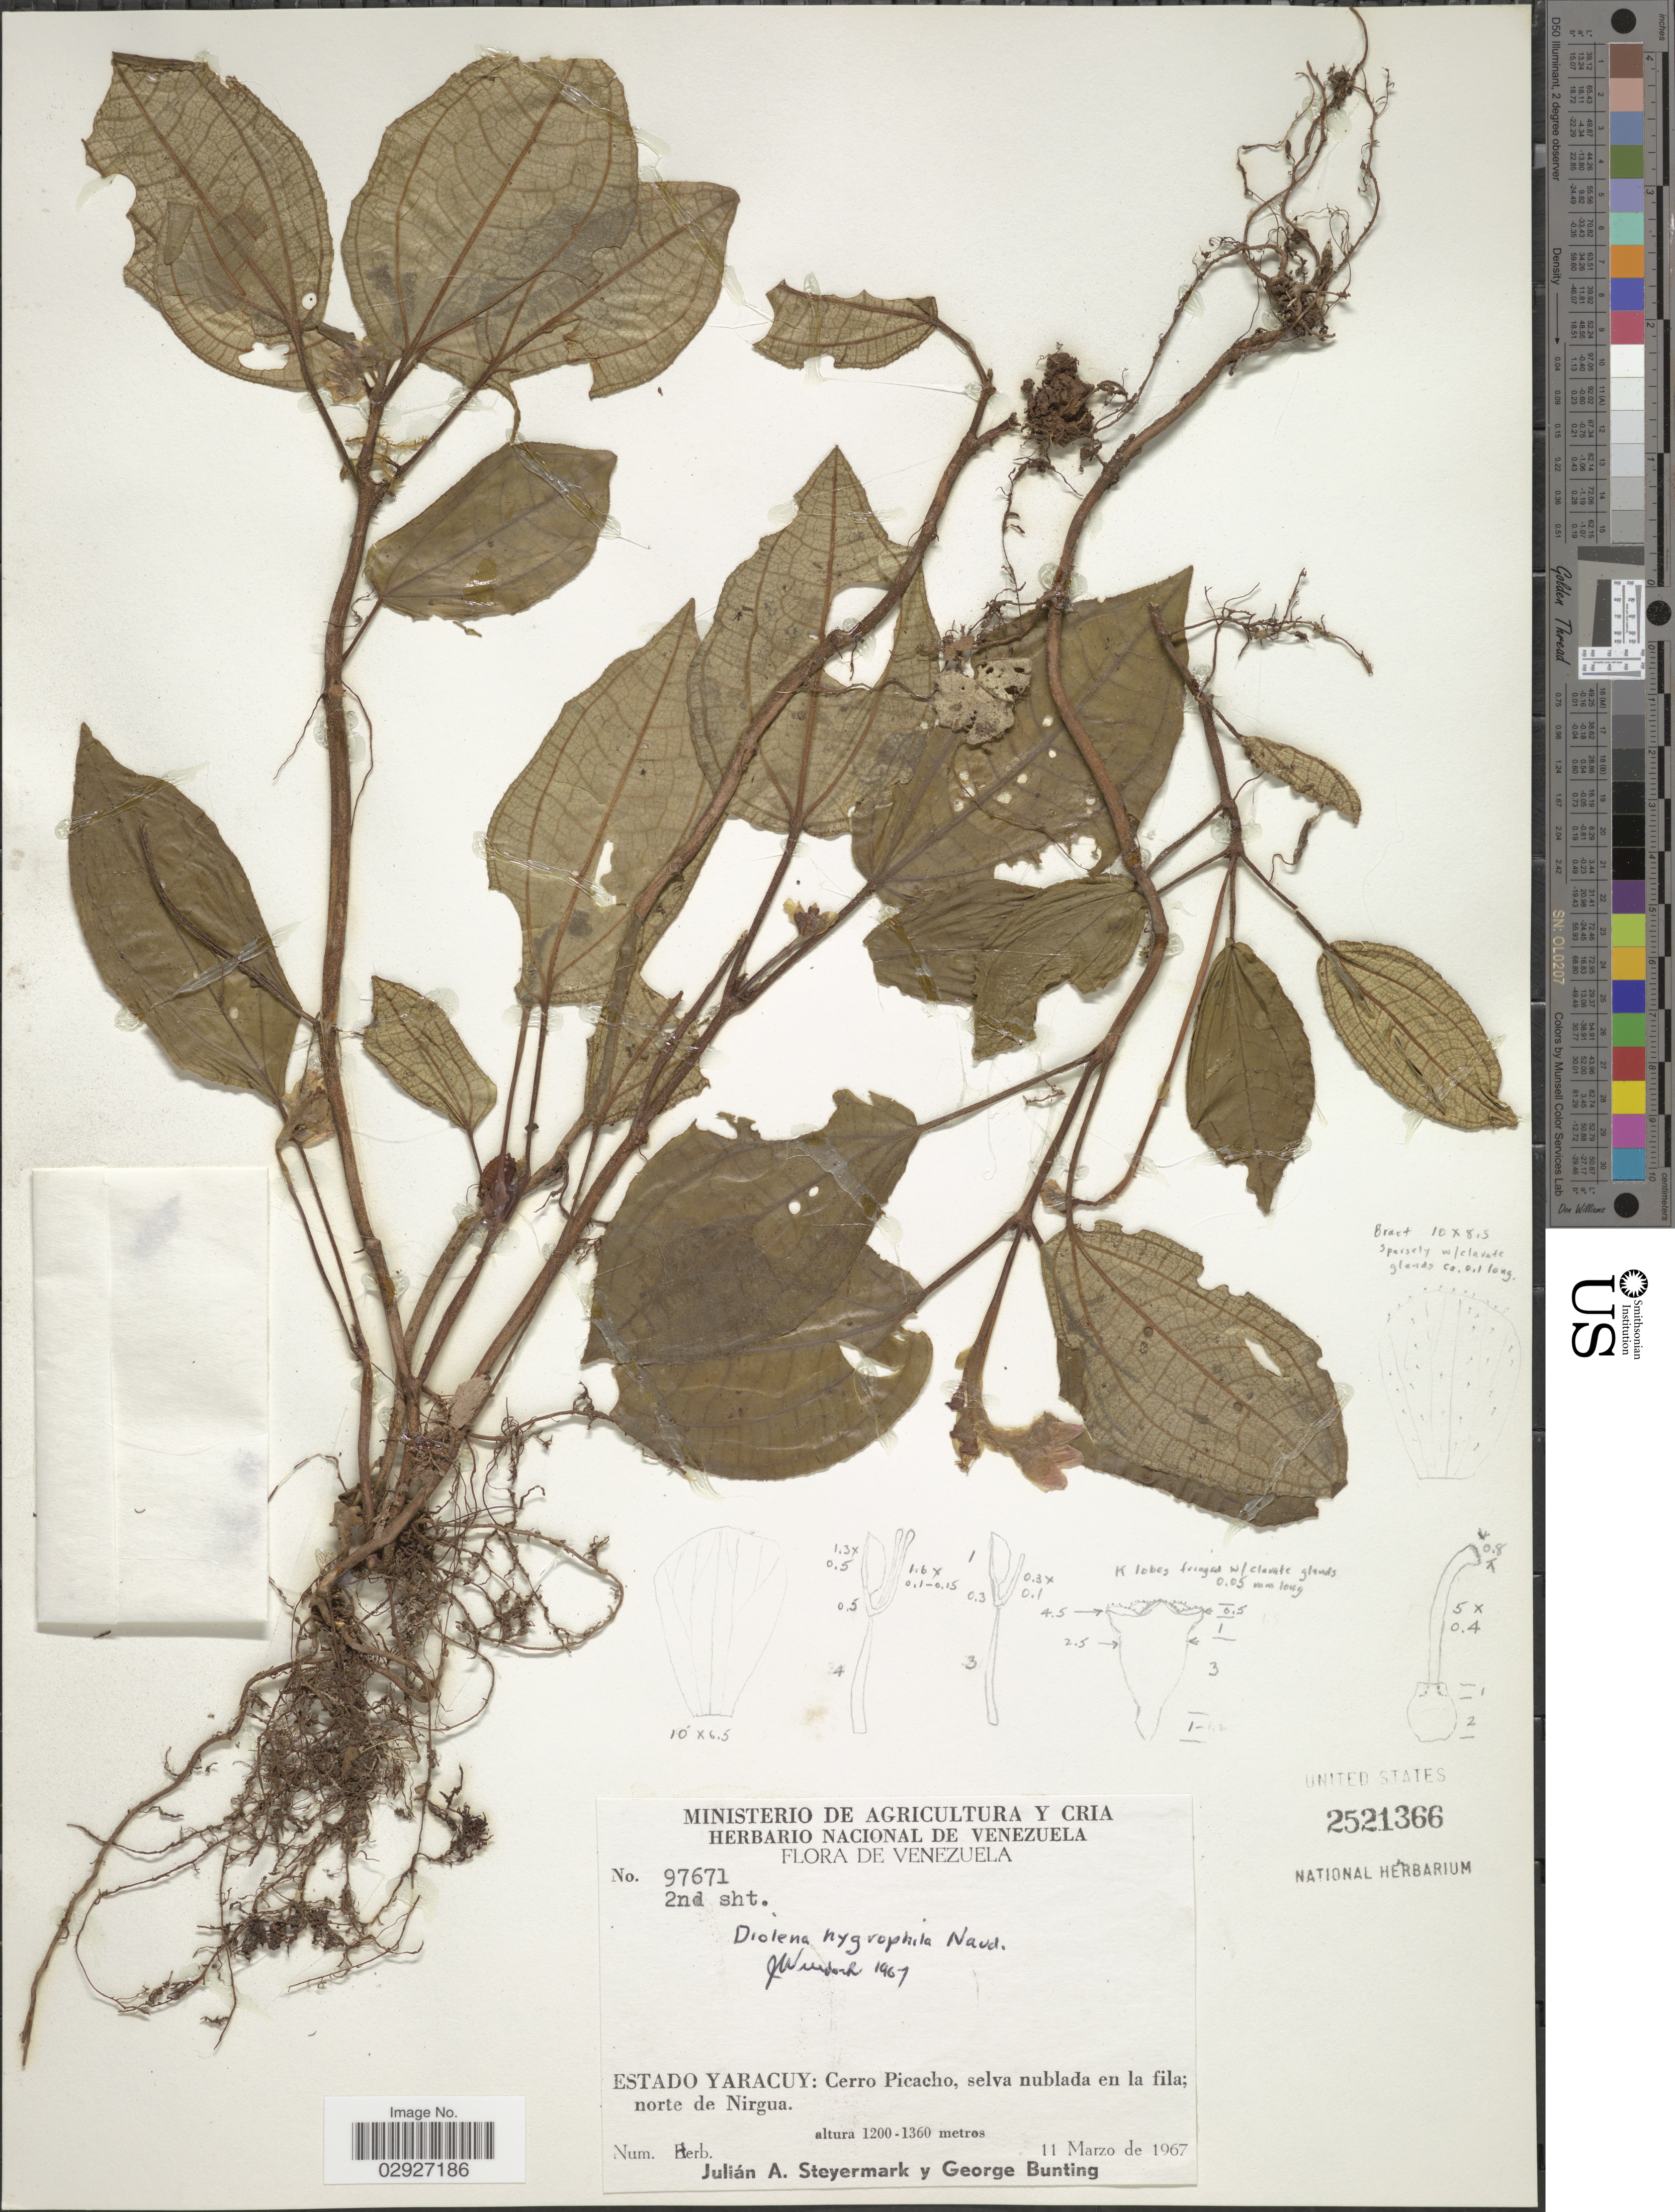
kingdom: Plantae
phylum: Tracheophyta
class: Magnoliopsida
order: Myrtales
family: Melastomataceae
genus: Triolena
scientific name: Triolena hygrophylla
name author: (Naudin) L.O. Williams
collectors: J. Steyermark & G. Bunting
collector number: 97671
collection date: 1967-03-11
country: Venezuela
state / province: Yaracuy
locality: Cerro Picacho, selva nublada en la fila, norte de Nirgua.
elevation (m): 1200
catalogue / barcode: US 2521366